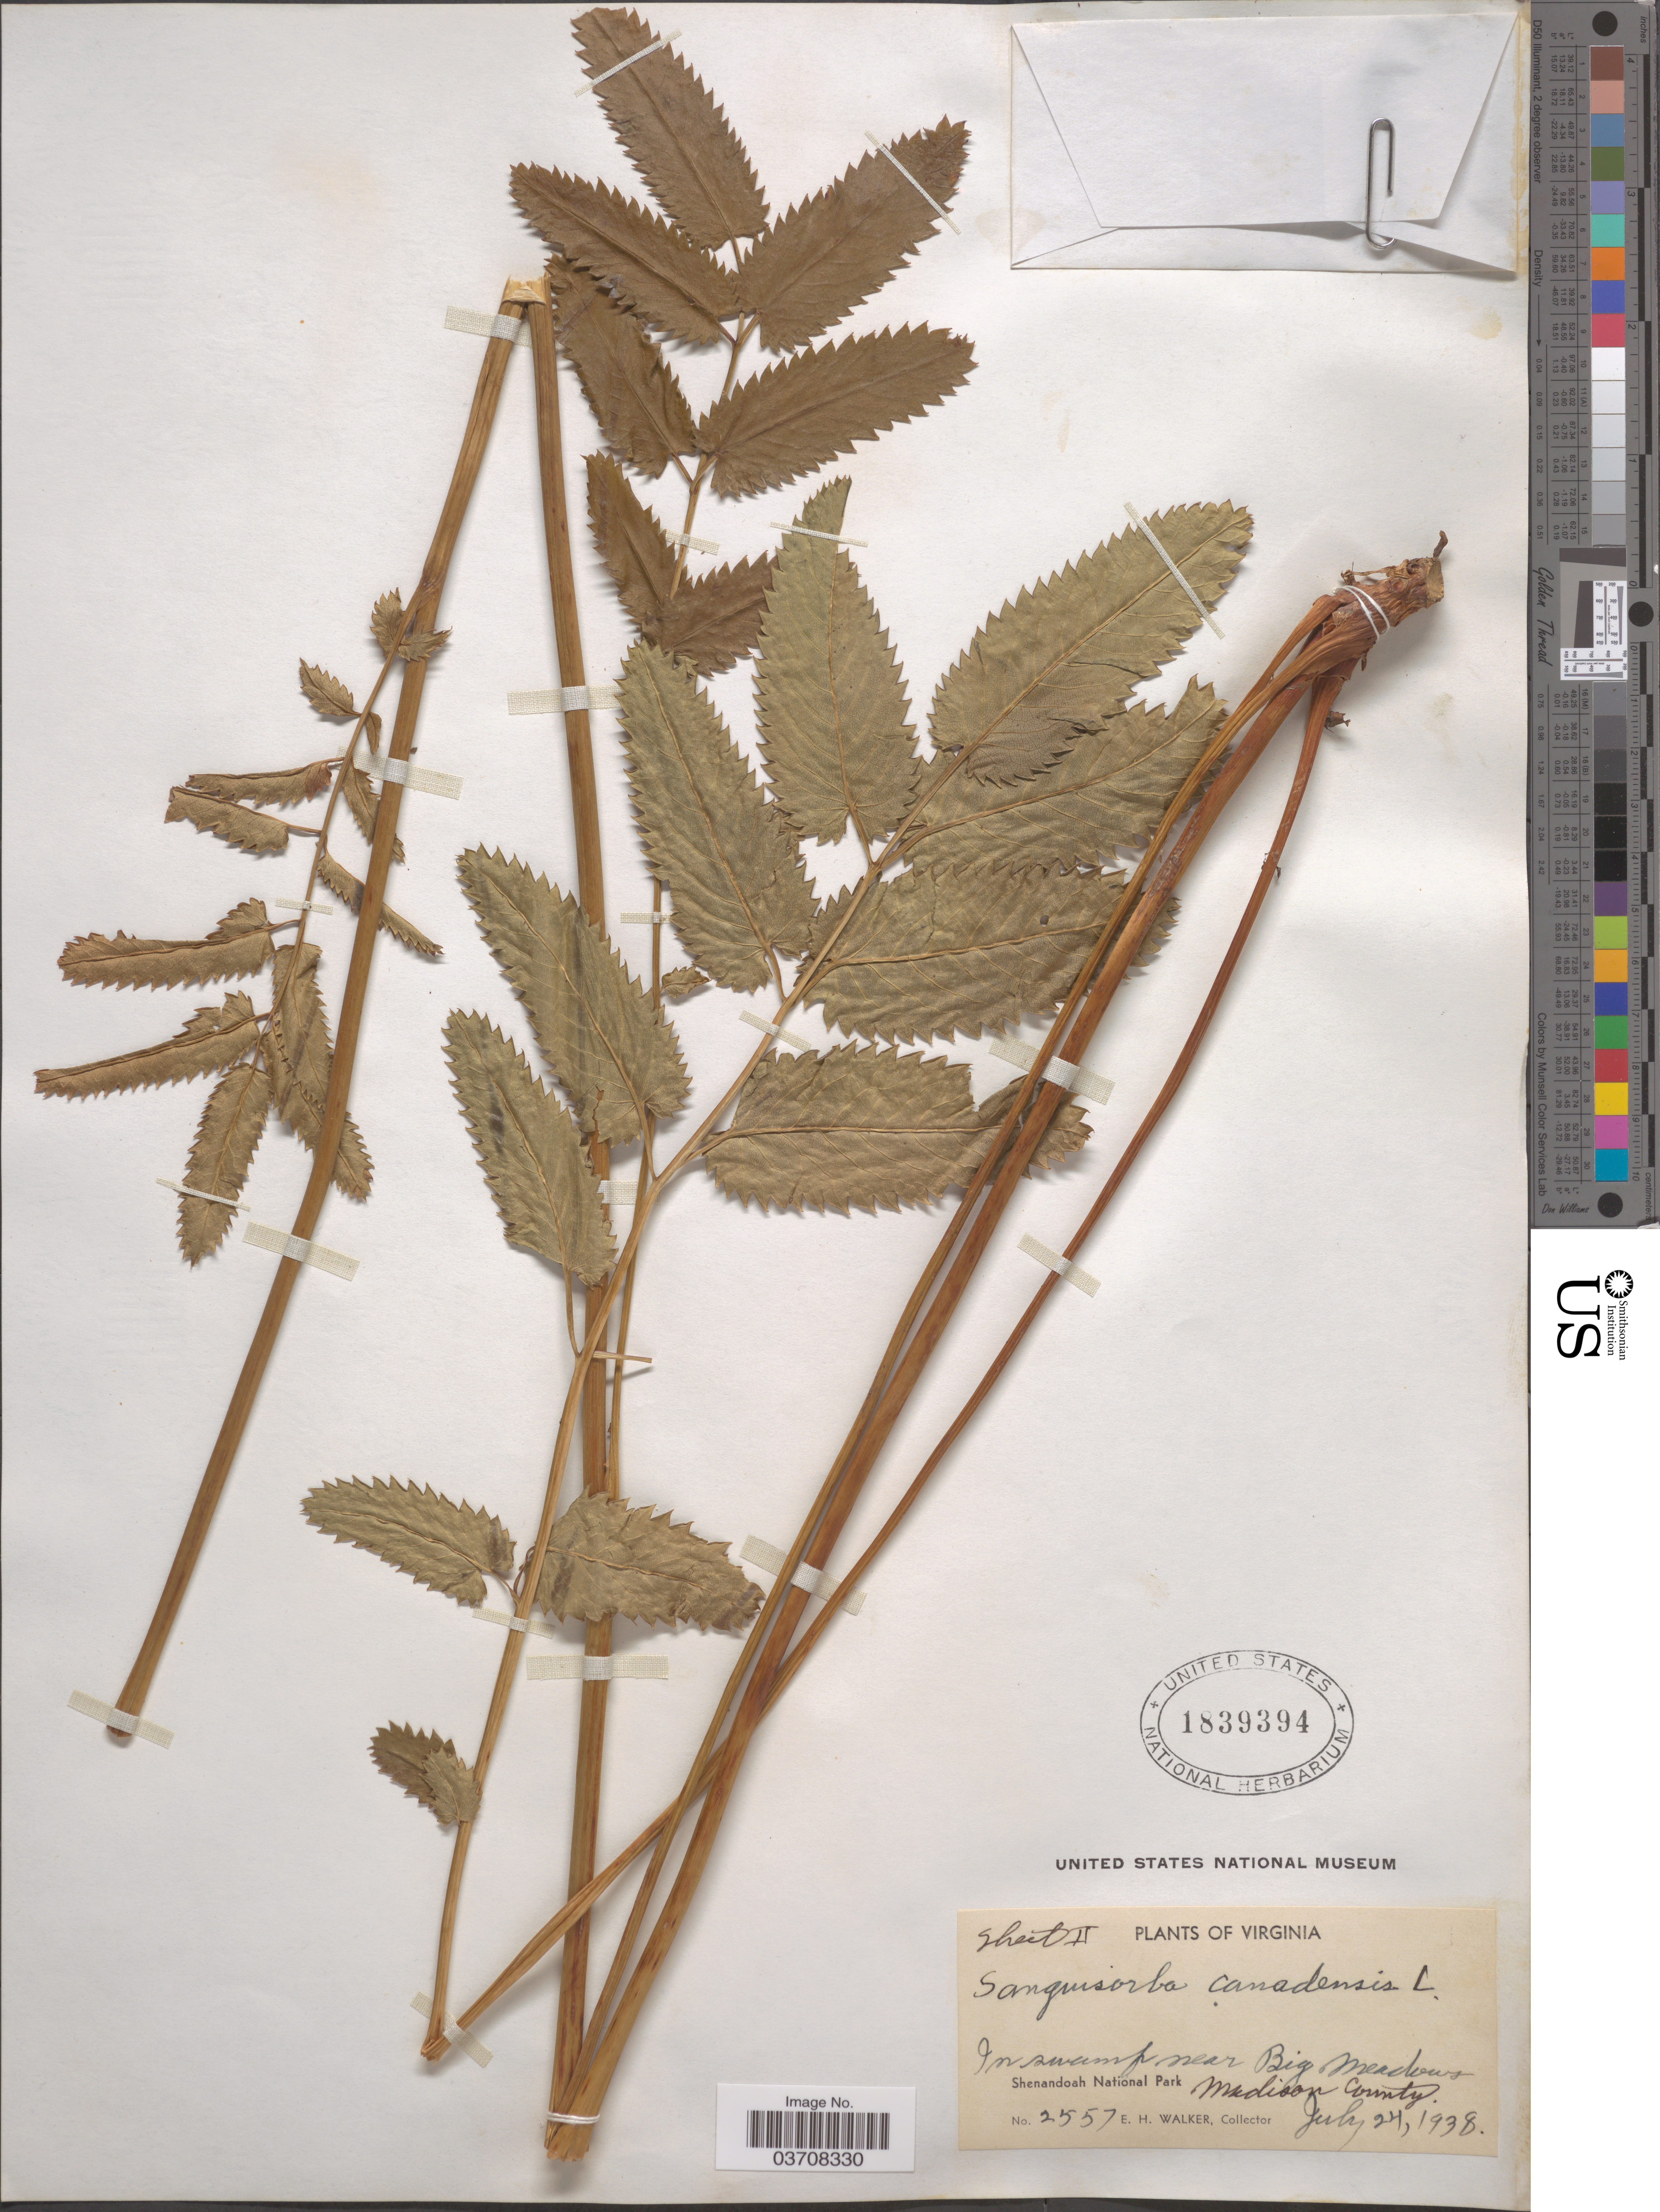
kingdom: Plantae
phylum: Tracheophyta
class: Magnoliopsida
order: Rosales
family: Rosaceae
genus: Sanguisorba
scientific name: Sanguisorba canadensis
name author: L.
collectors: E. H. Walker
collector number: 2557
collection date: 1938-07-24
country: United States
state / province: Virginia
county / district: Madison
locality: In swamp near Big Meadows. Shenandoah National Park. Madison County.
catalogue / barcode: US 1839394